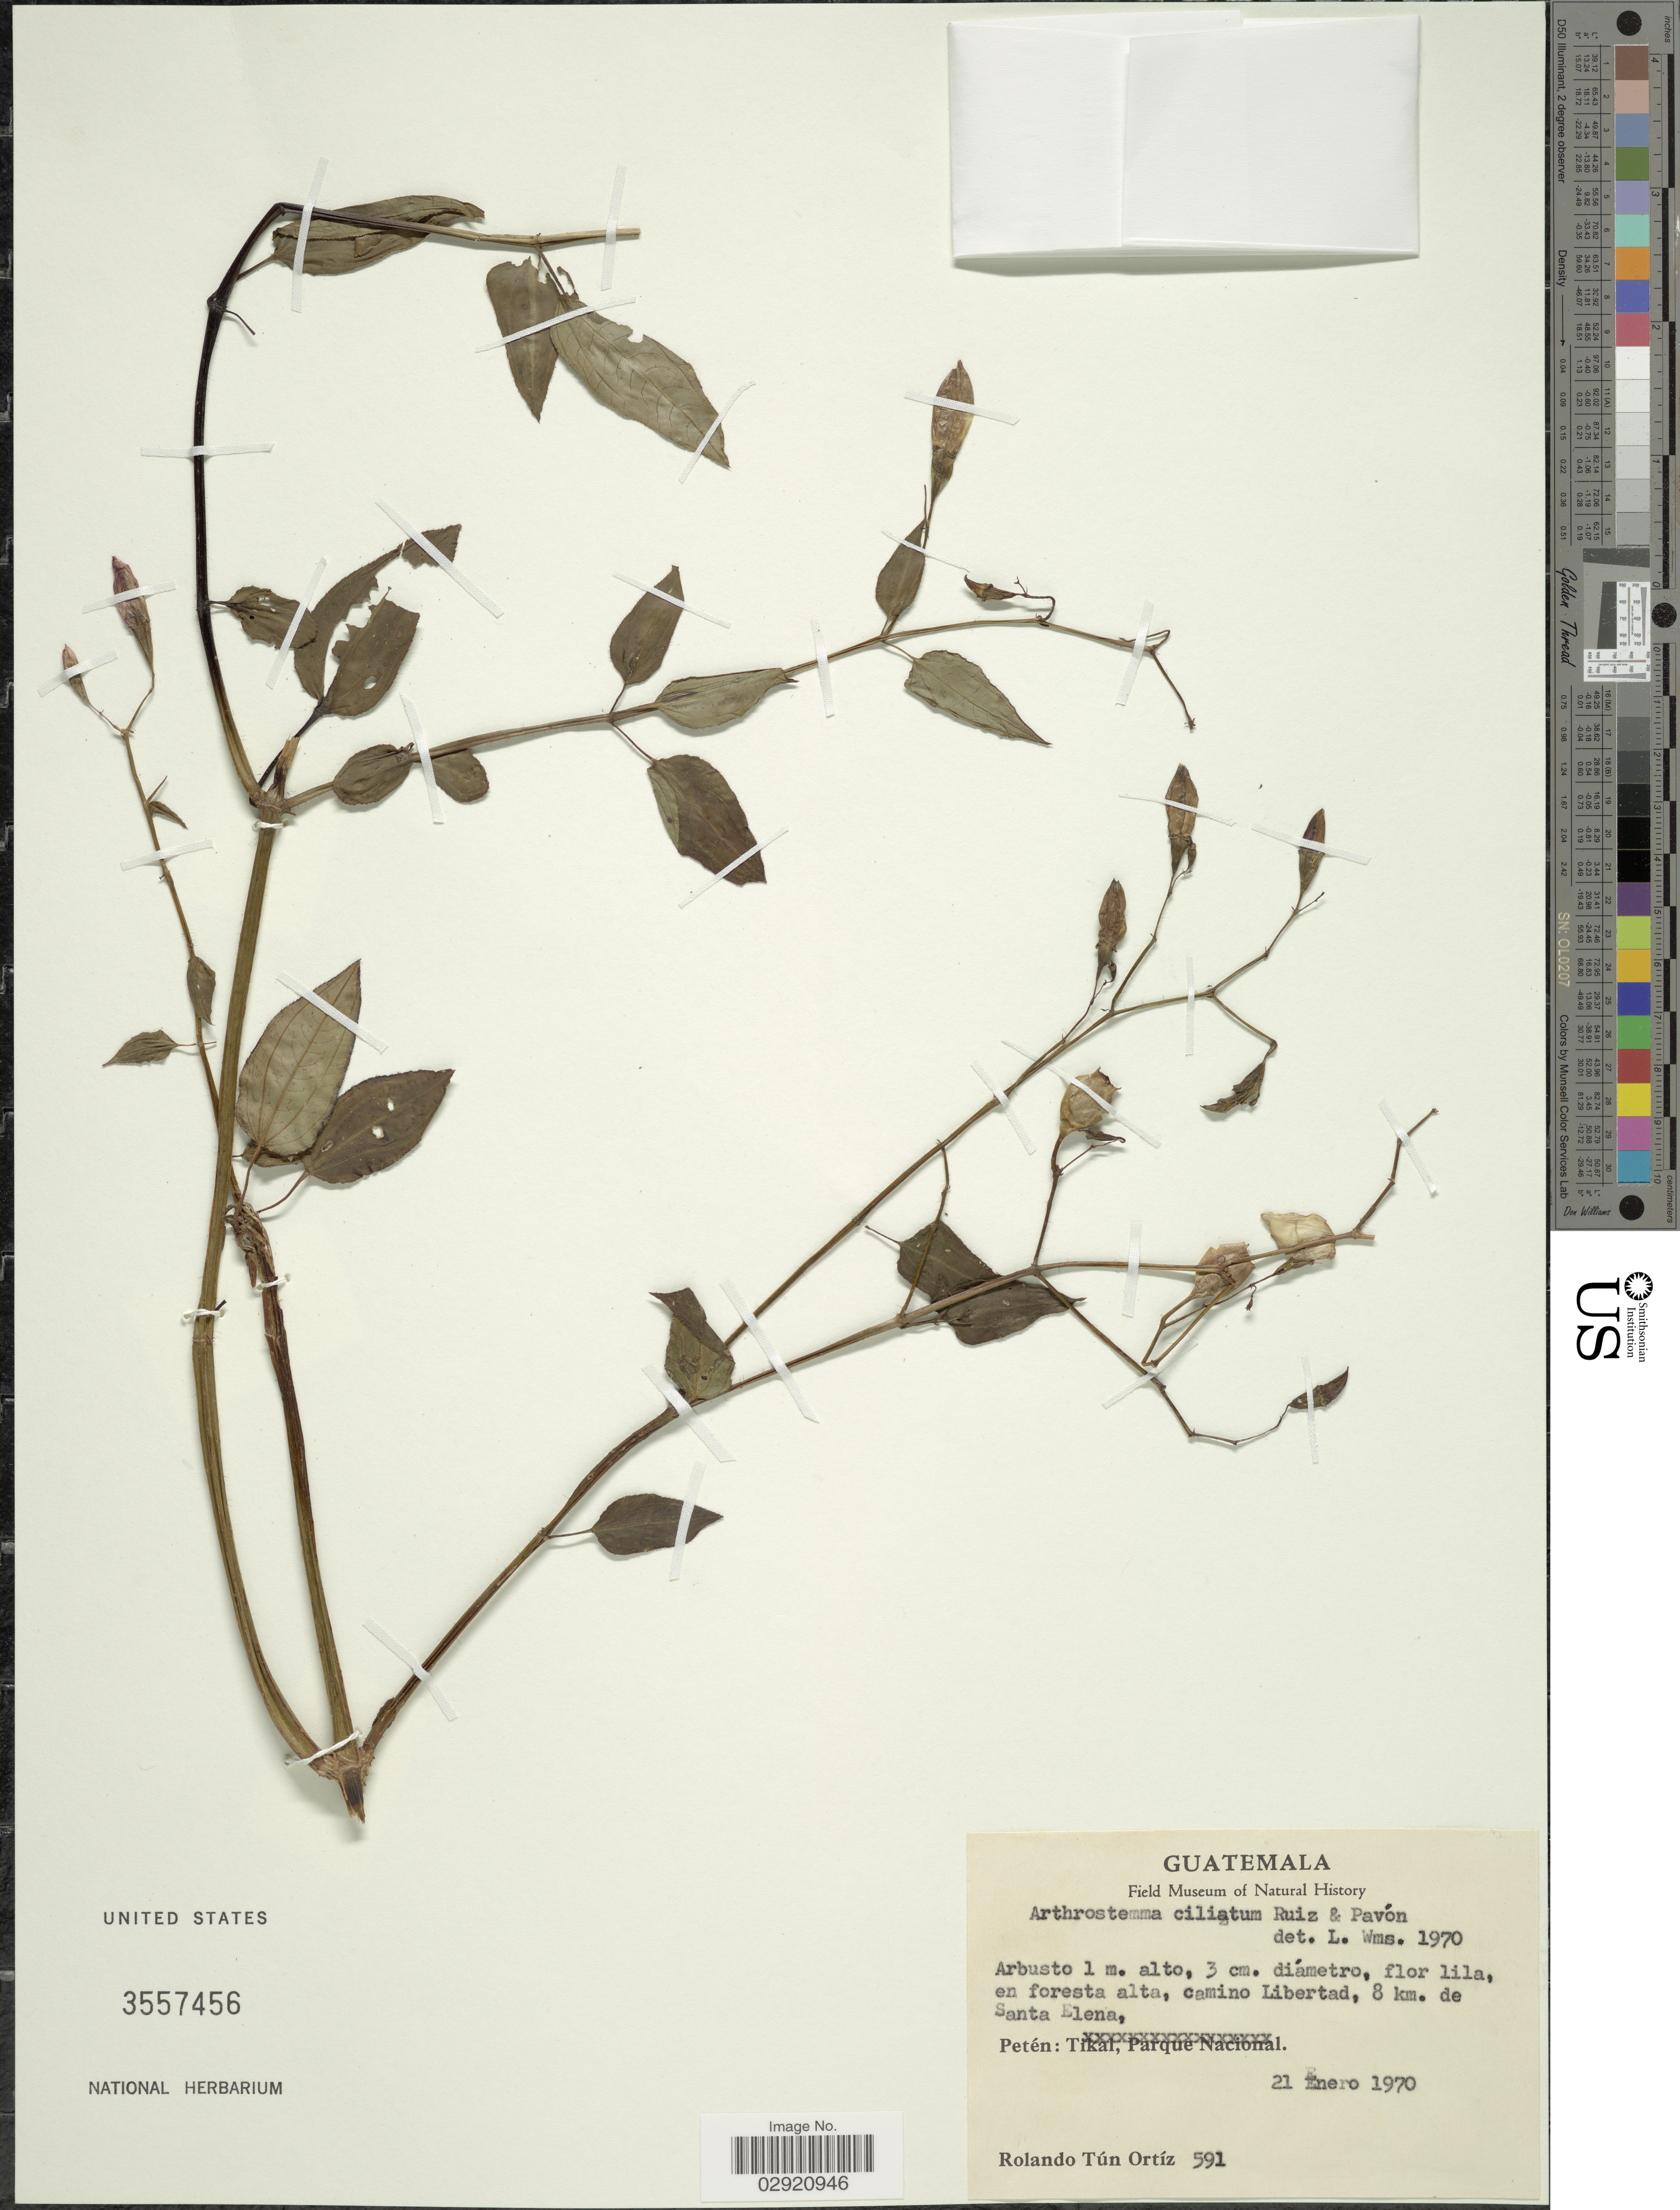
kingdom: Plantae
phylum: Tracheophyta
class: Magnoliopsida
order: Myrtales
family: Melastomataceae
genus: Arthrostemma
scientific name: Arthrostemma ciliatum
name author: Pav. ex D. Don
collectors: R. Ortiz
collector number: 591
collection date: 1970-01-21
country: Guatemala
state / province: El Petén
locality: Camino Libertad, 8 km. de Santa Elena. Petén.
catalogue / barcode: US 3557456